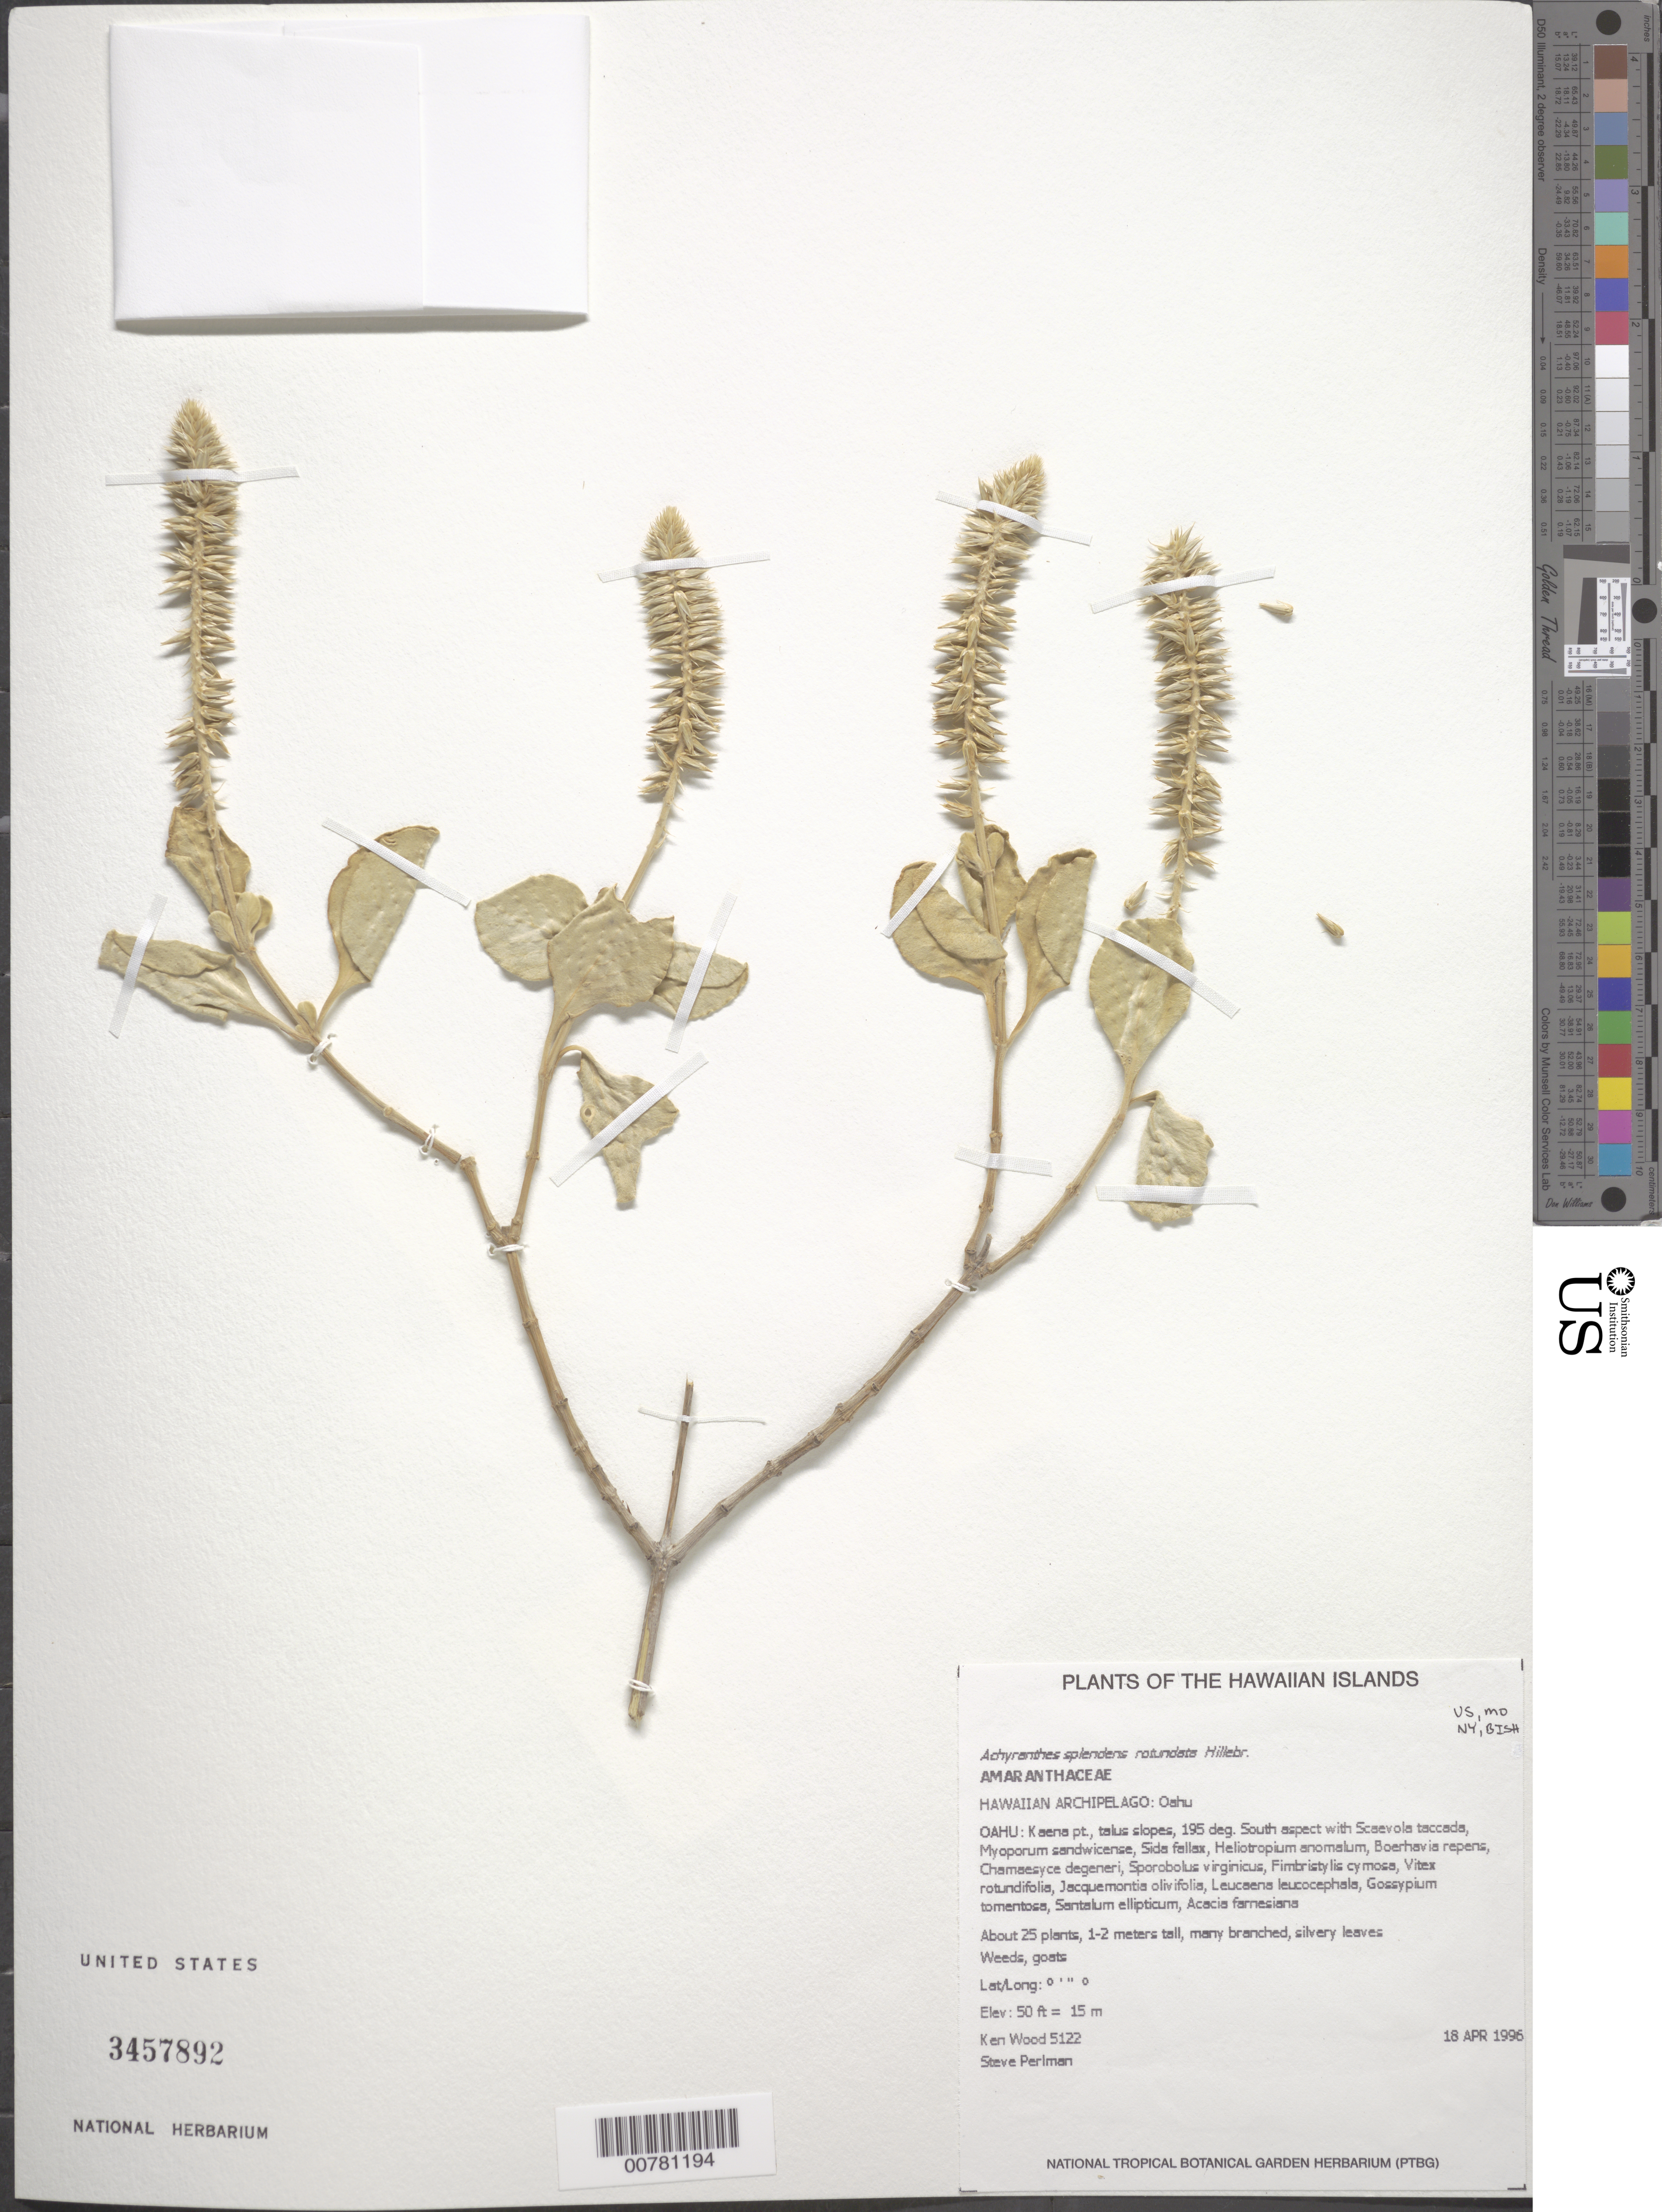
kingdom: Plantae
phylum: Tracheophyta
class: Magnoliopsida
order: Caryophyllales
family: Amaranthaceae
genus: Achyranthes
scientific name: Achyranthes splendens var. rotundata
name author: Hillebr.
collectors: K. R. Wood & S. P. Perlman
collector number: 5122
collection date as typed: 18 Apr 1996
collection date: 1996-04-18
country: United States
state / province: Hawaii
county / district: Honolulu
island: Oahu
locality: Kaena point, talus slopes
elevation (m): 15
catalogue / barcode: US 3457892